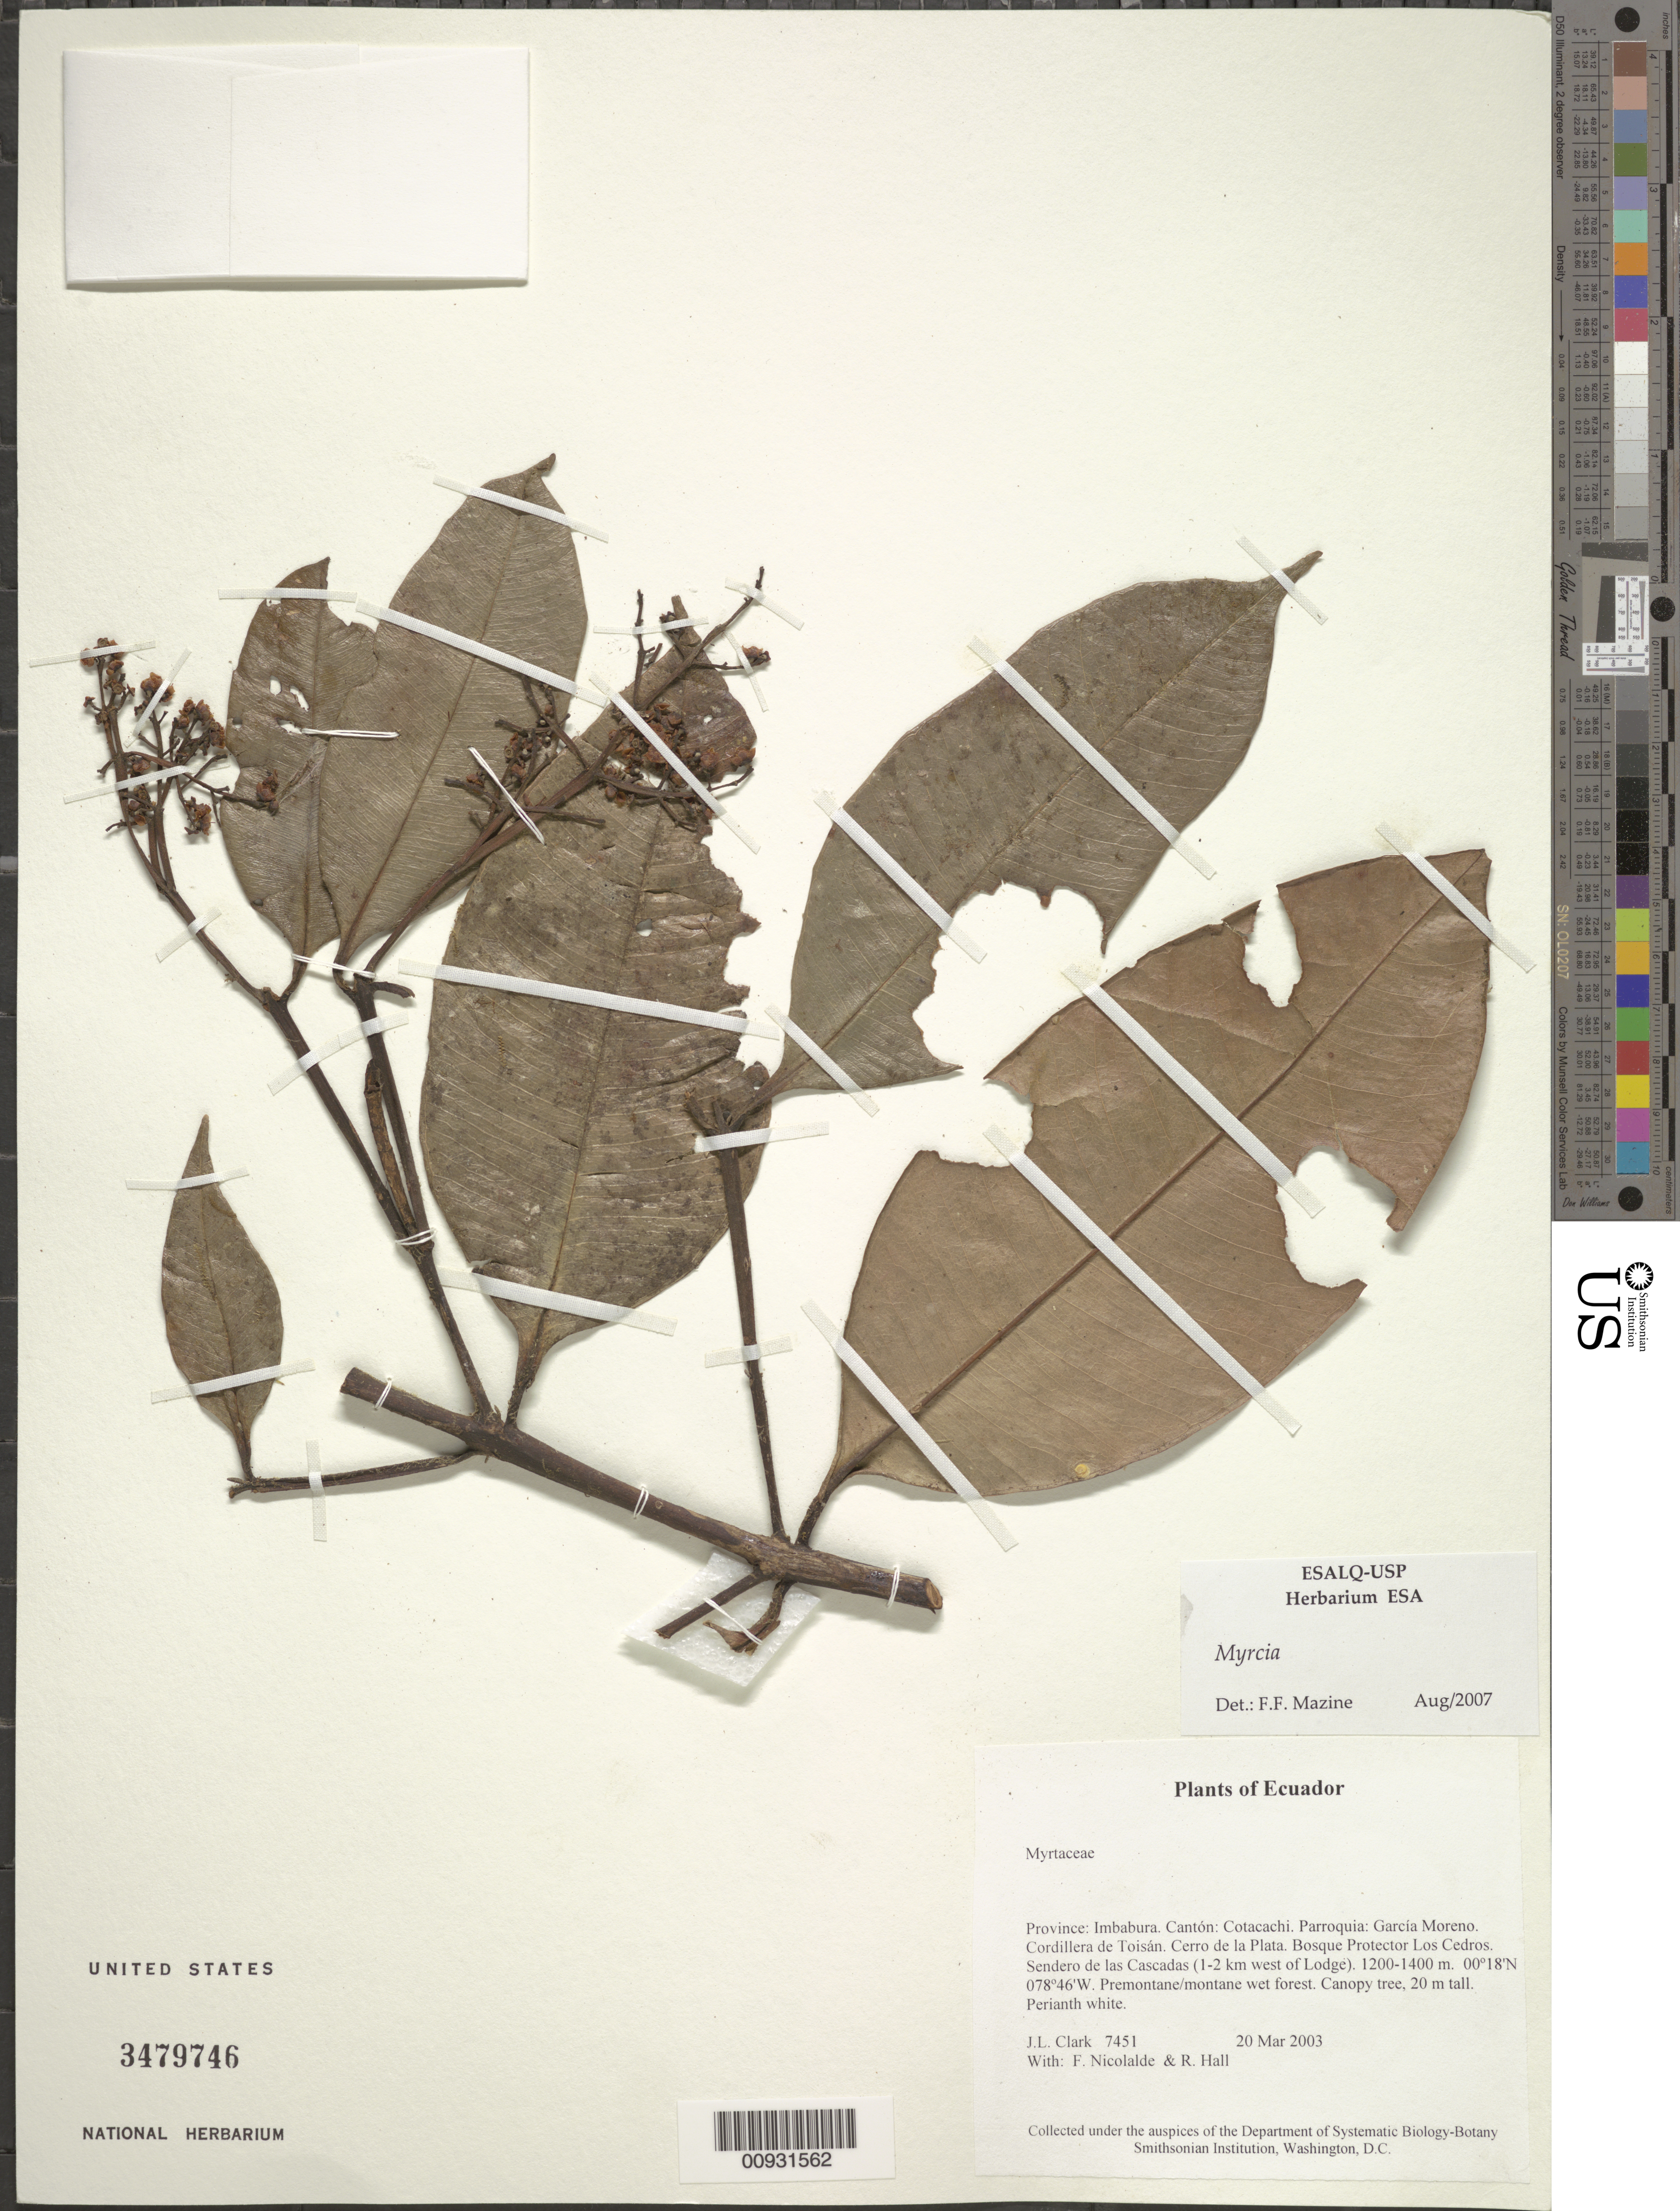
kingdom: Plantae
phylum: Tracheophyta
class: Magnoliopsida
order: Myrtales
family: Myrtaceae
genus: Myrcia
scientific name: Myrcia sp.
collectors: J. L. Clark, F. Nicolalde & R. Hall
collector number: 07451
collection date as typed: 20 Mar 2003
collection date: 2003-03-20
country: Ecuador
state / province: Imbabura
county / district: Cotacachi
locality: Parroquia: García Moreno. Cordillera de Toisán. Cerro de la Plata. Bosque Protector Los Cedros. Sendero de las Cascadas (1-2 km west of Lodge).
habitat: Premontane/montane wet forest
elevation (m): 1200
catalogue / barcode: US 3479746